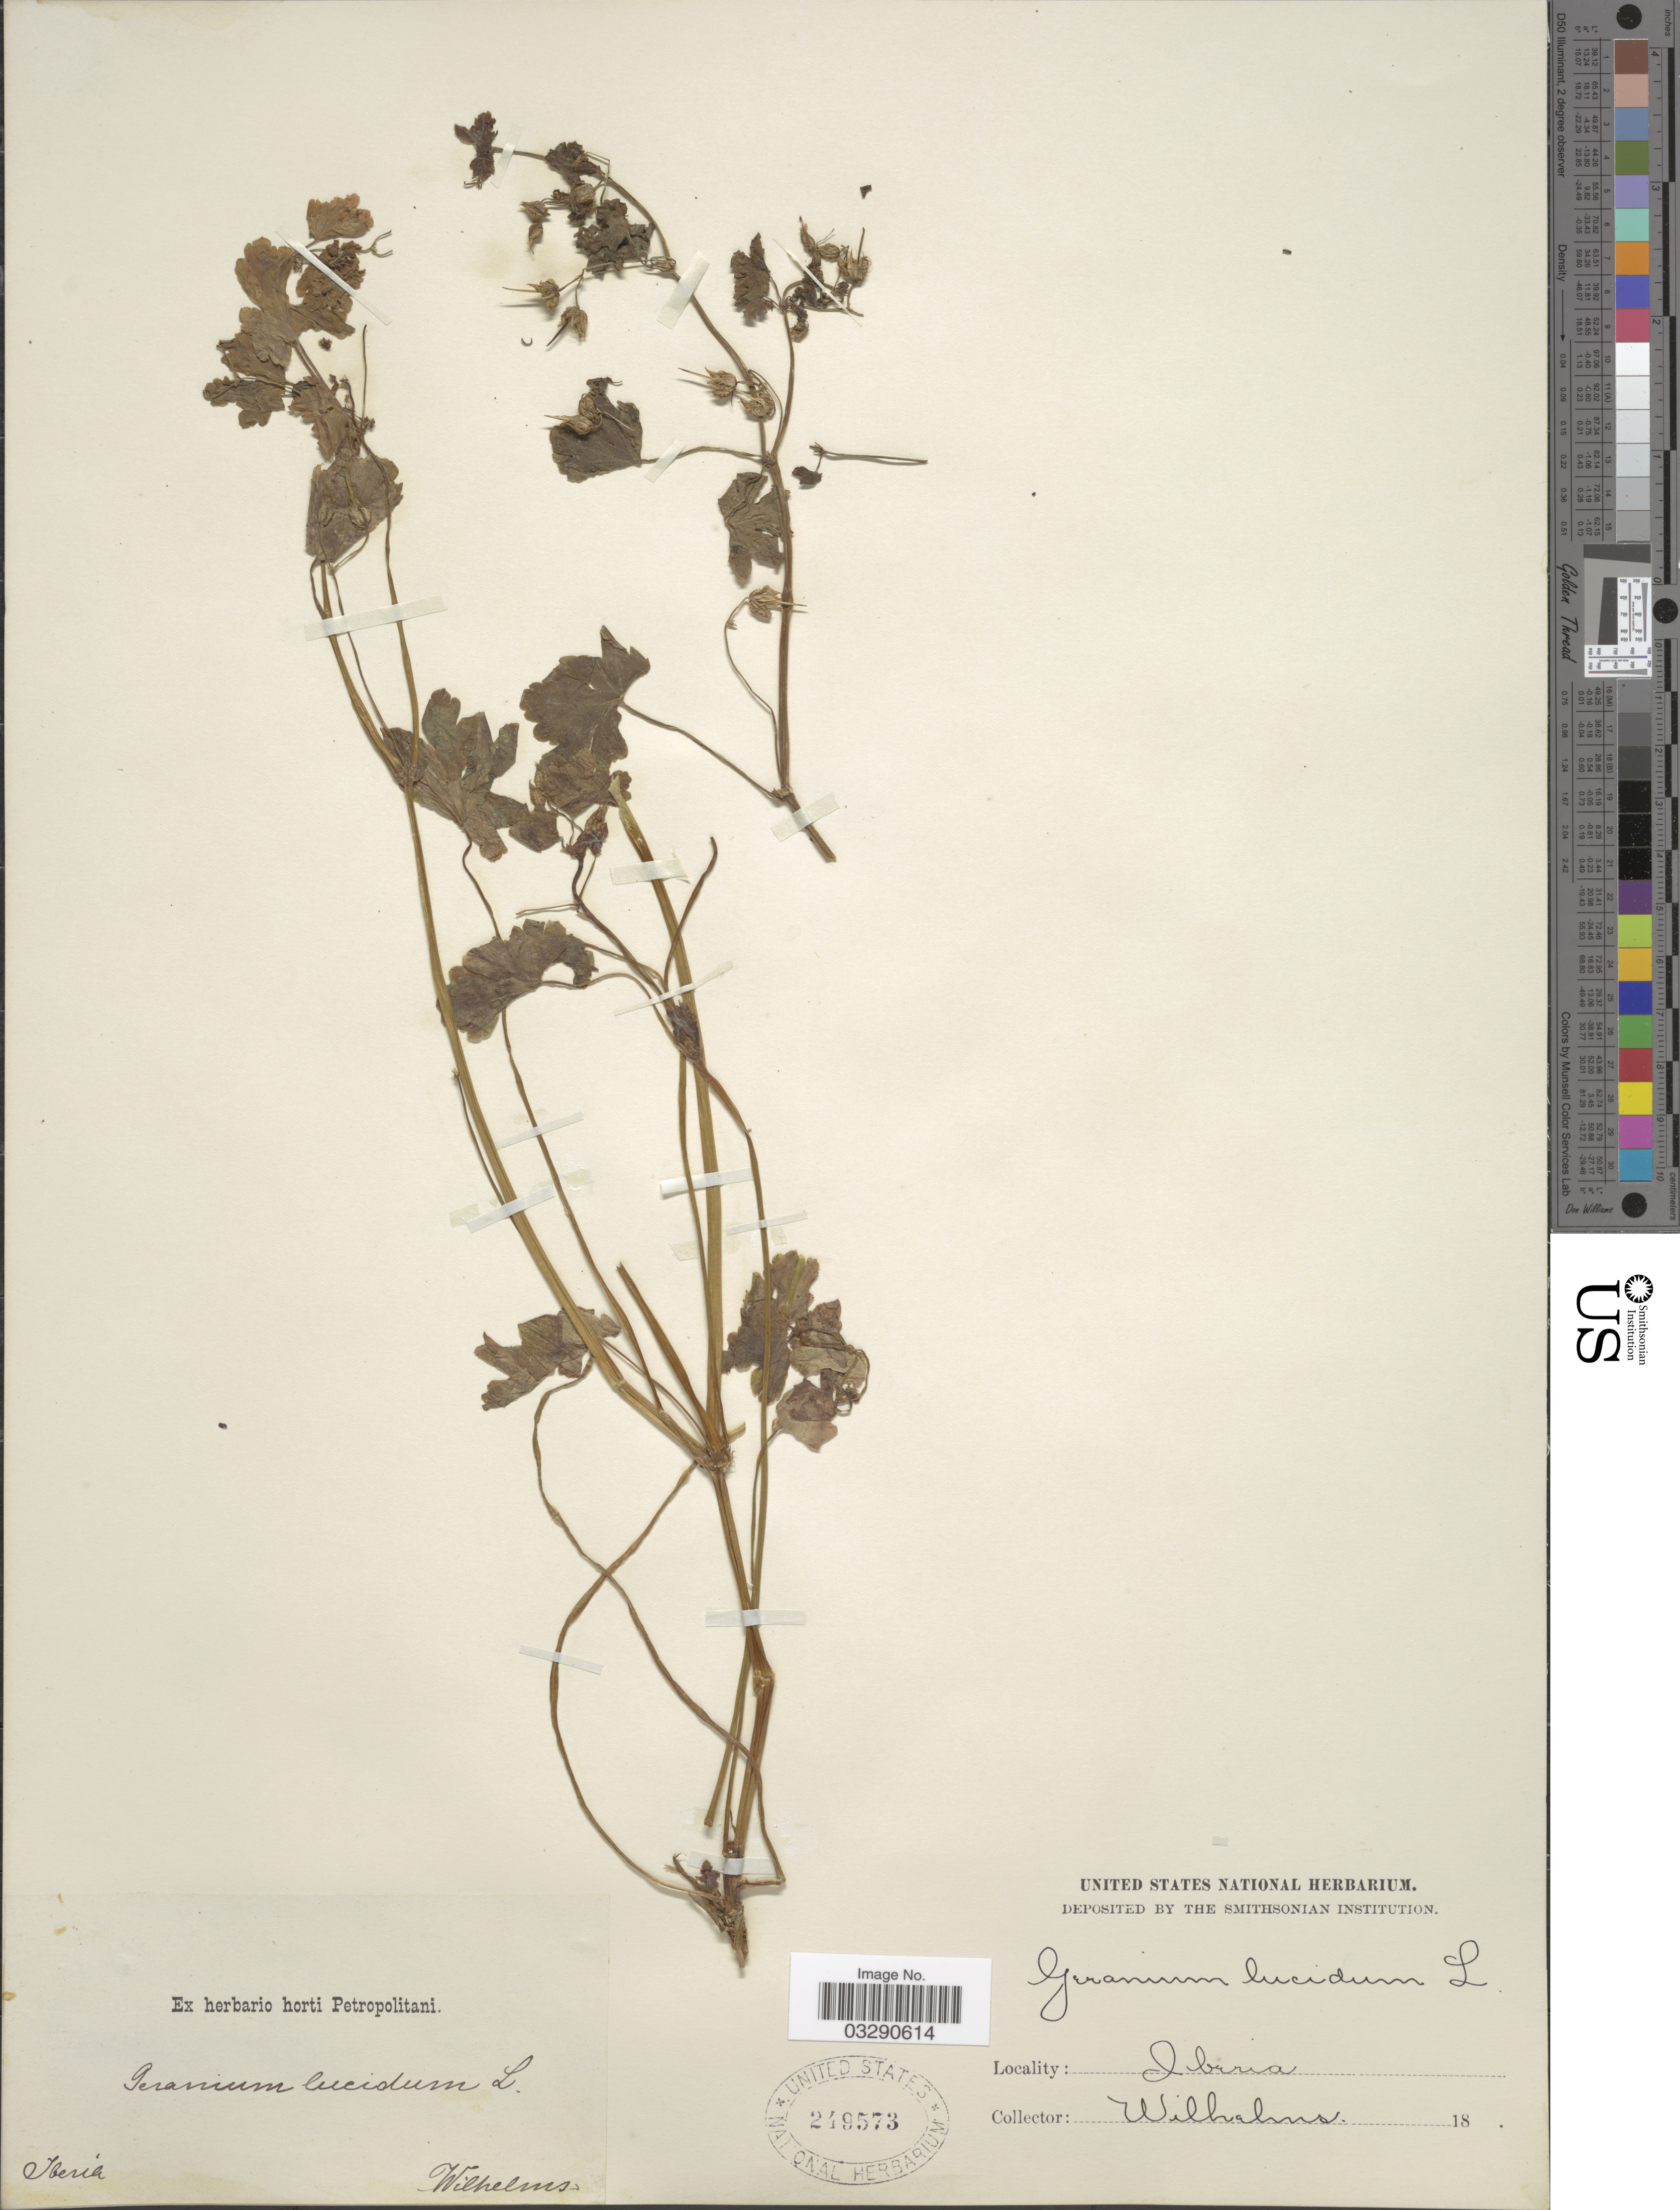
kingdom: Plantae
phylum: Tracheophyta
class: Magnoliopsida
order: Geraniales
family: Geraniaceae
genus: Geranium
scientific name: Geranium lucidum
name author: L.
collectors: C. Wilhelms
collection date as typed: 18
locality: Iberia.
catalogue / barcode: US 249573